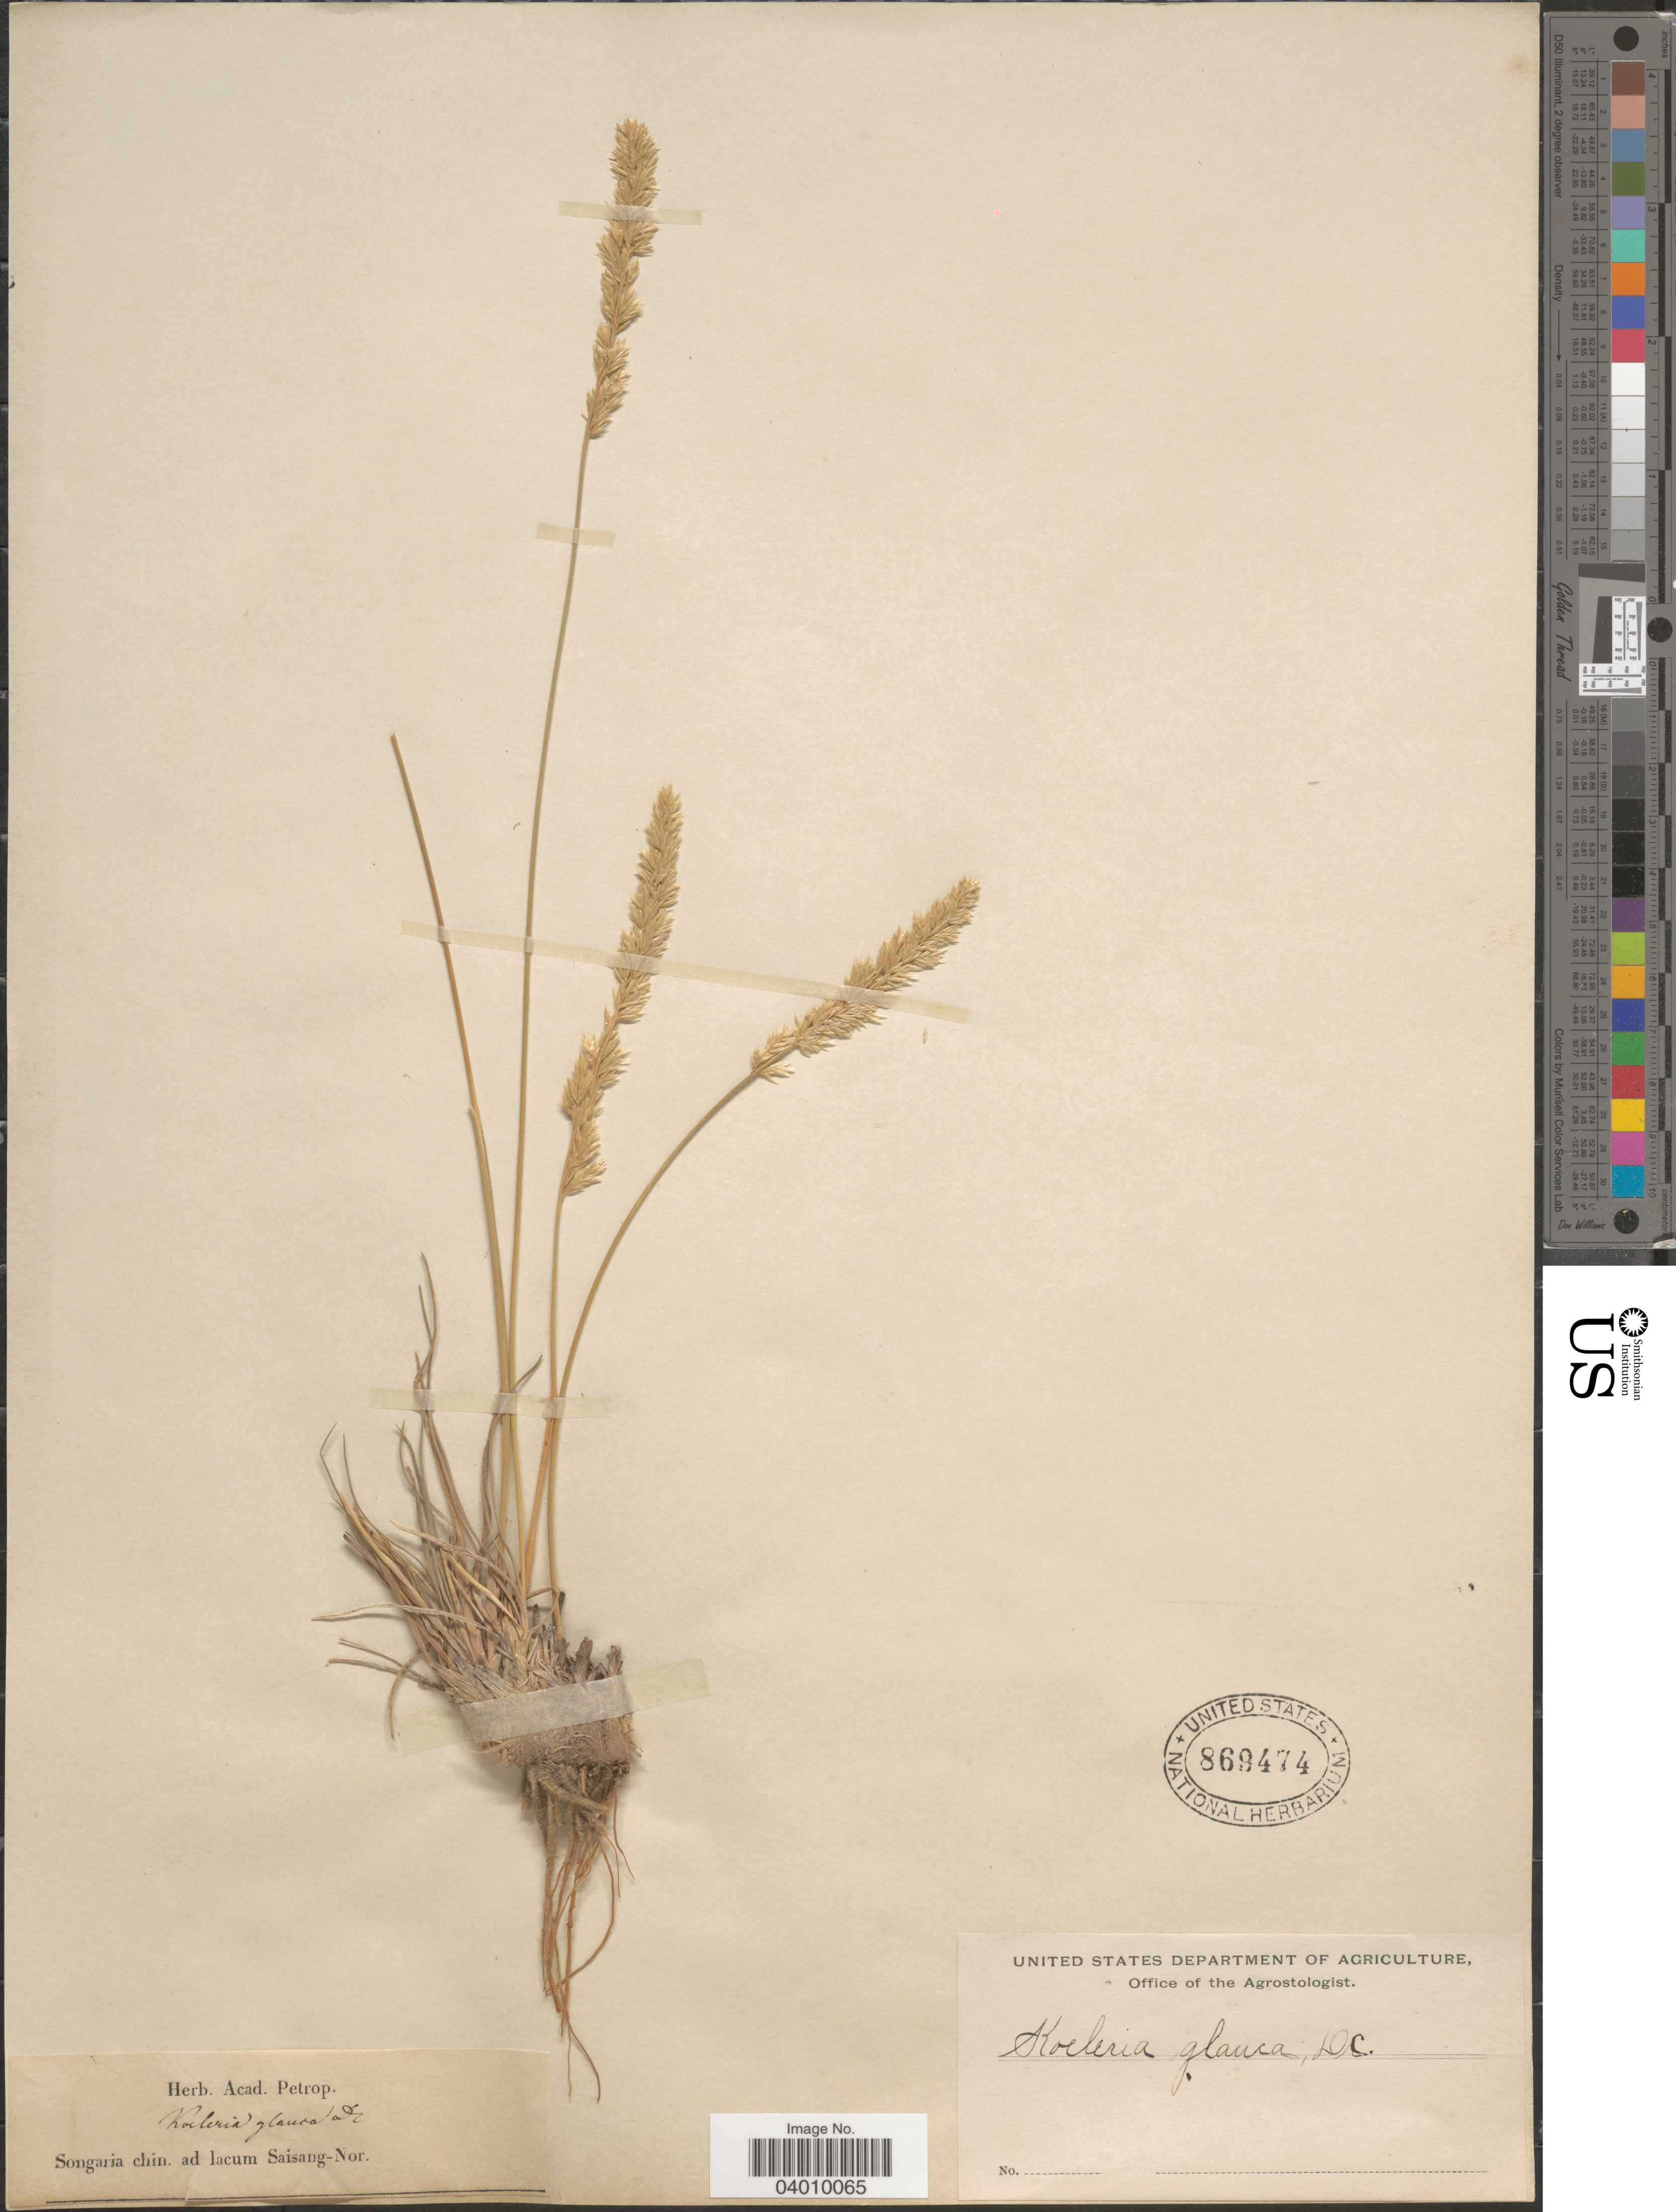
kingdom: Plantae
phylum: Tracheophyta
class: Liliopsida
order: Poales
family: Poaceae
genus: Koeleria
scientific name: Koeleria glauca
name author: (Spreng.) DC.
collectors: ex herb. Acad. Petrop.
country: China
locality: Songaria chin. ad lacum Saisang-Nor.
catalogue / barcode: US 869474